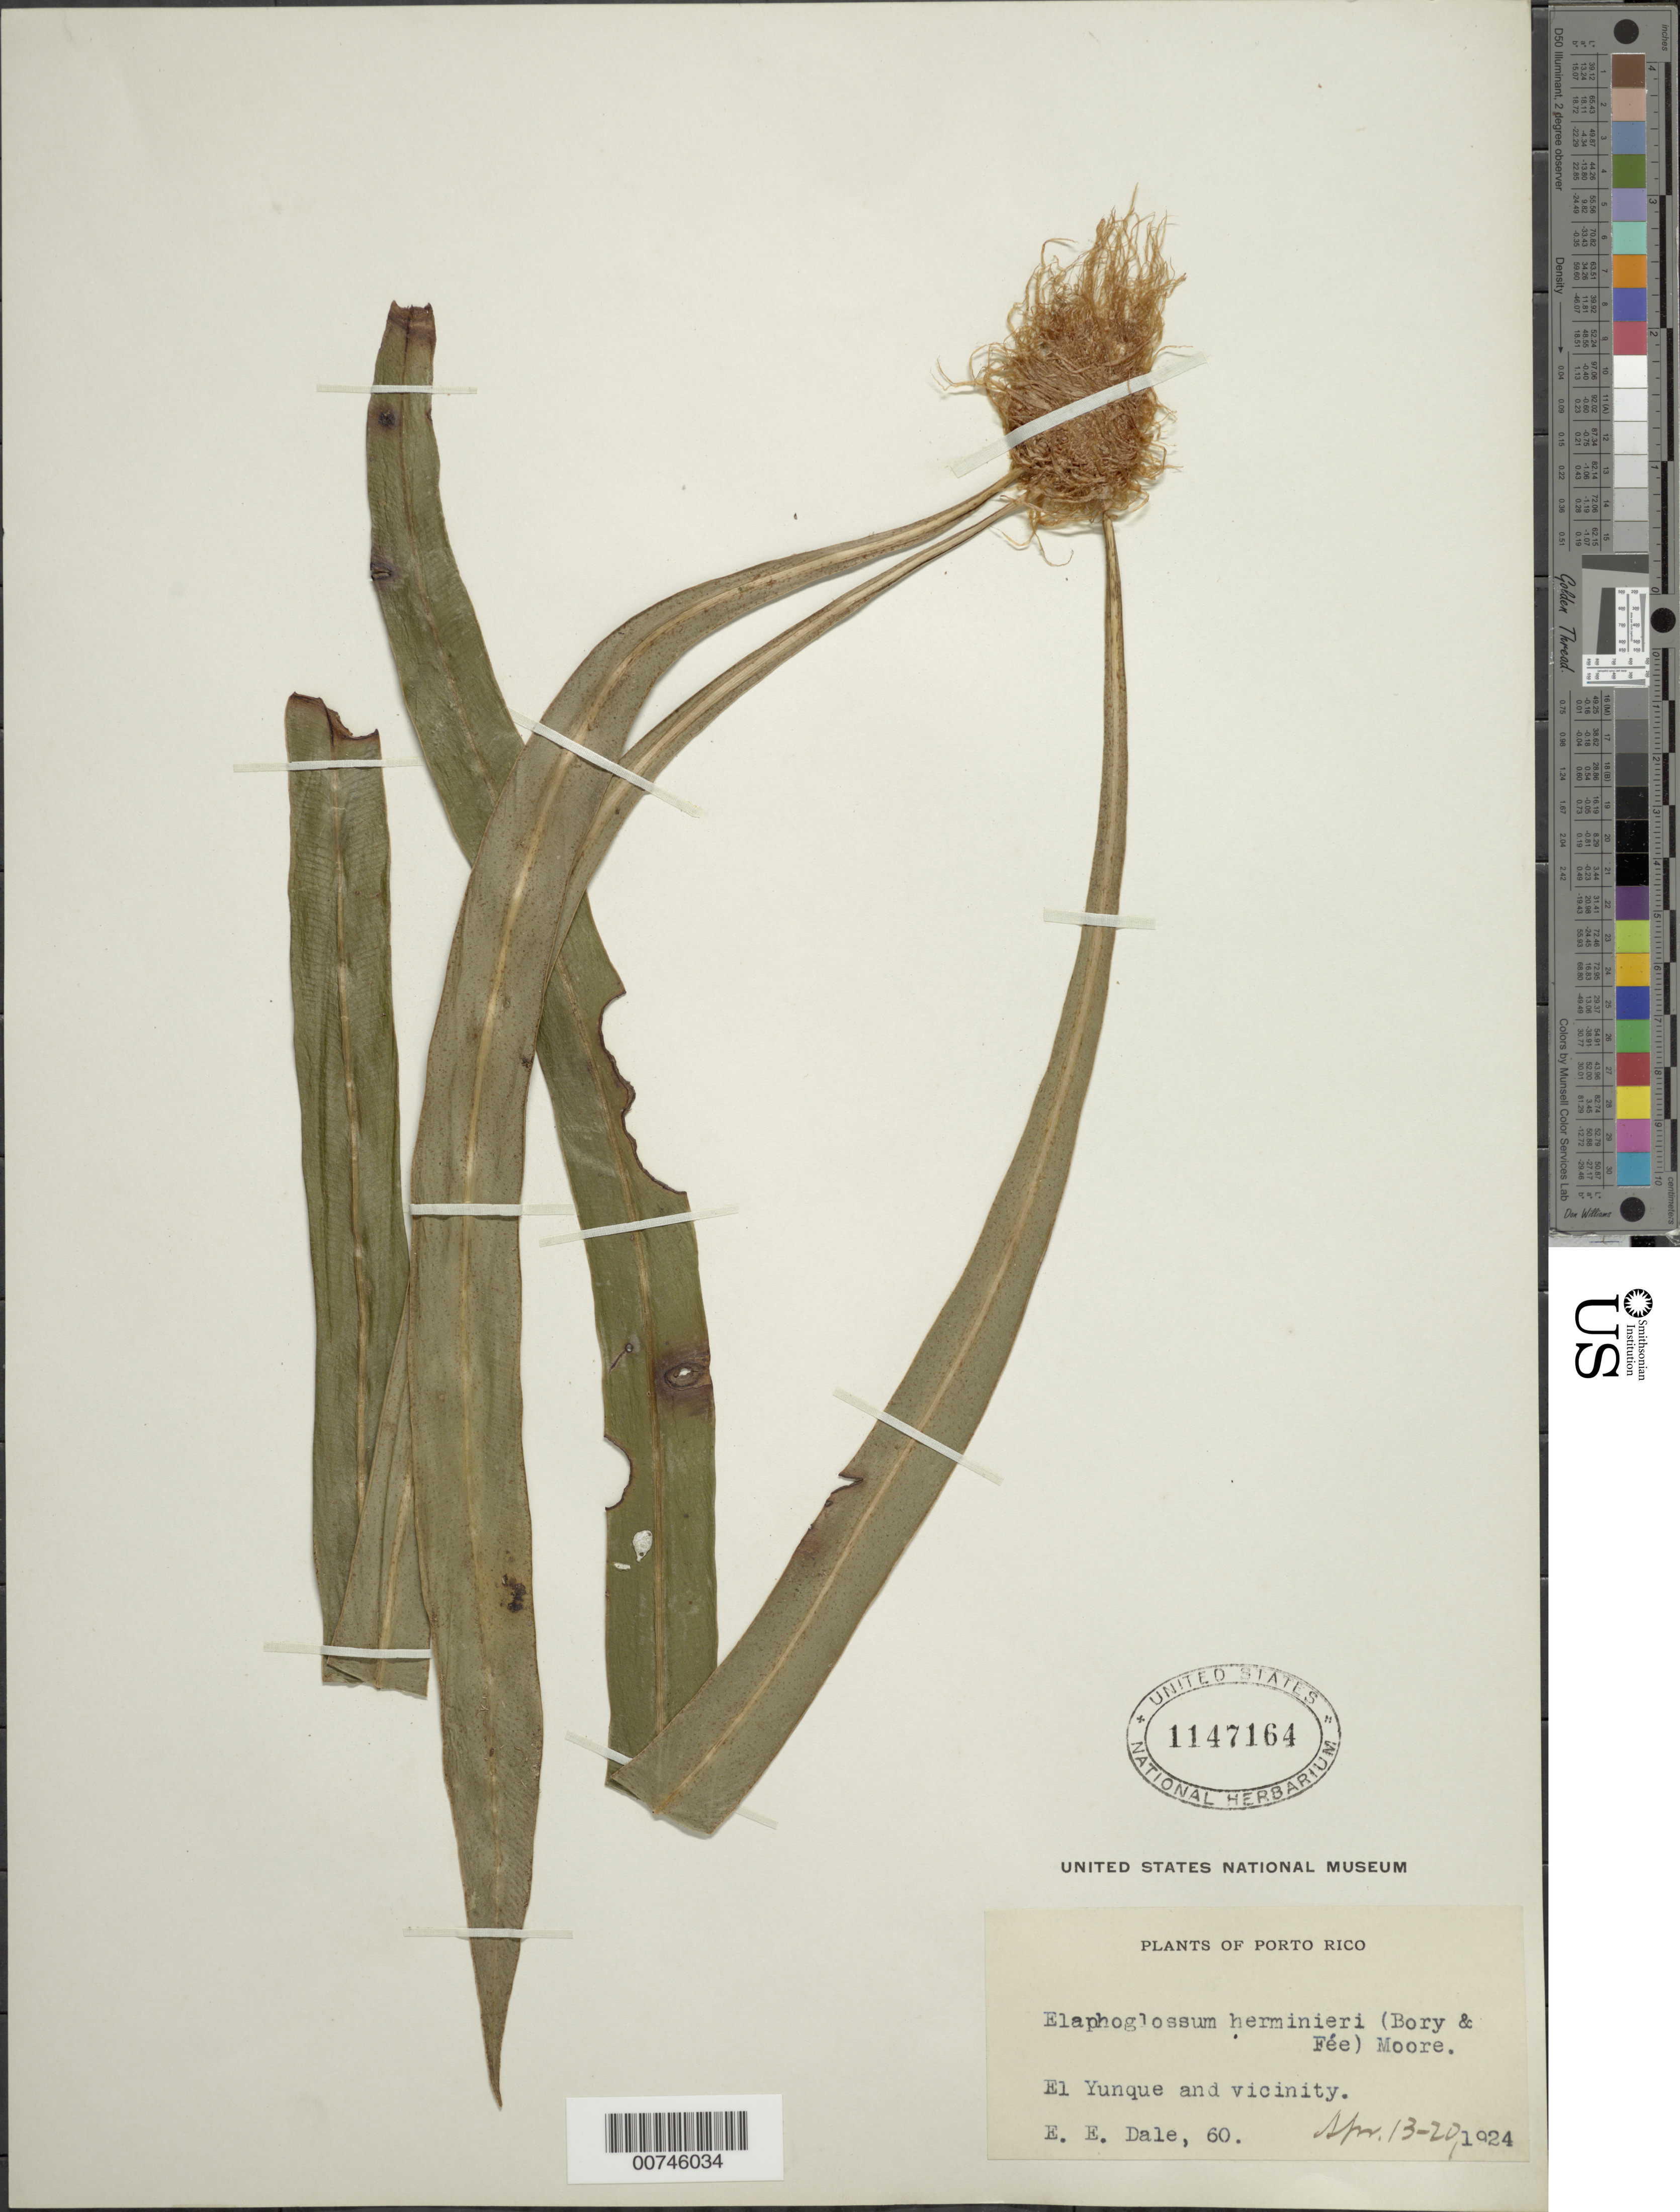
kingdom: Plantae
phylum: Tracheophyta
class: Polypodiopsida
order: Polypodiales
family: Dryopteridaceae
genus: Elaphoglossum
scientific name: Elaphoglossum herminieri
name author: (Bory & Fée) T. Moore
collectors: E. Dale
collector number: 60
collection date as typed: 13 Apr 1924 to 20 Apr 1924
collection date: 1924-04-13/1924-04-20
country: Puerto Rico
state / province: Río Grande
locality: El Yunque and vicinity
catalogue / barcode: US 1147164